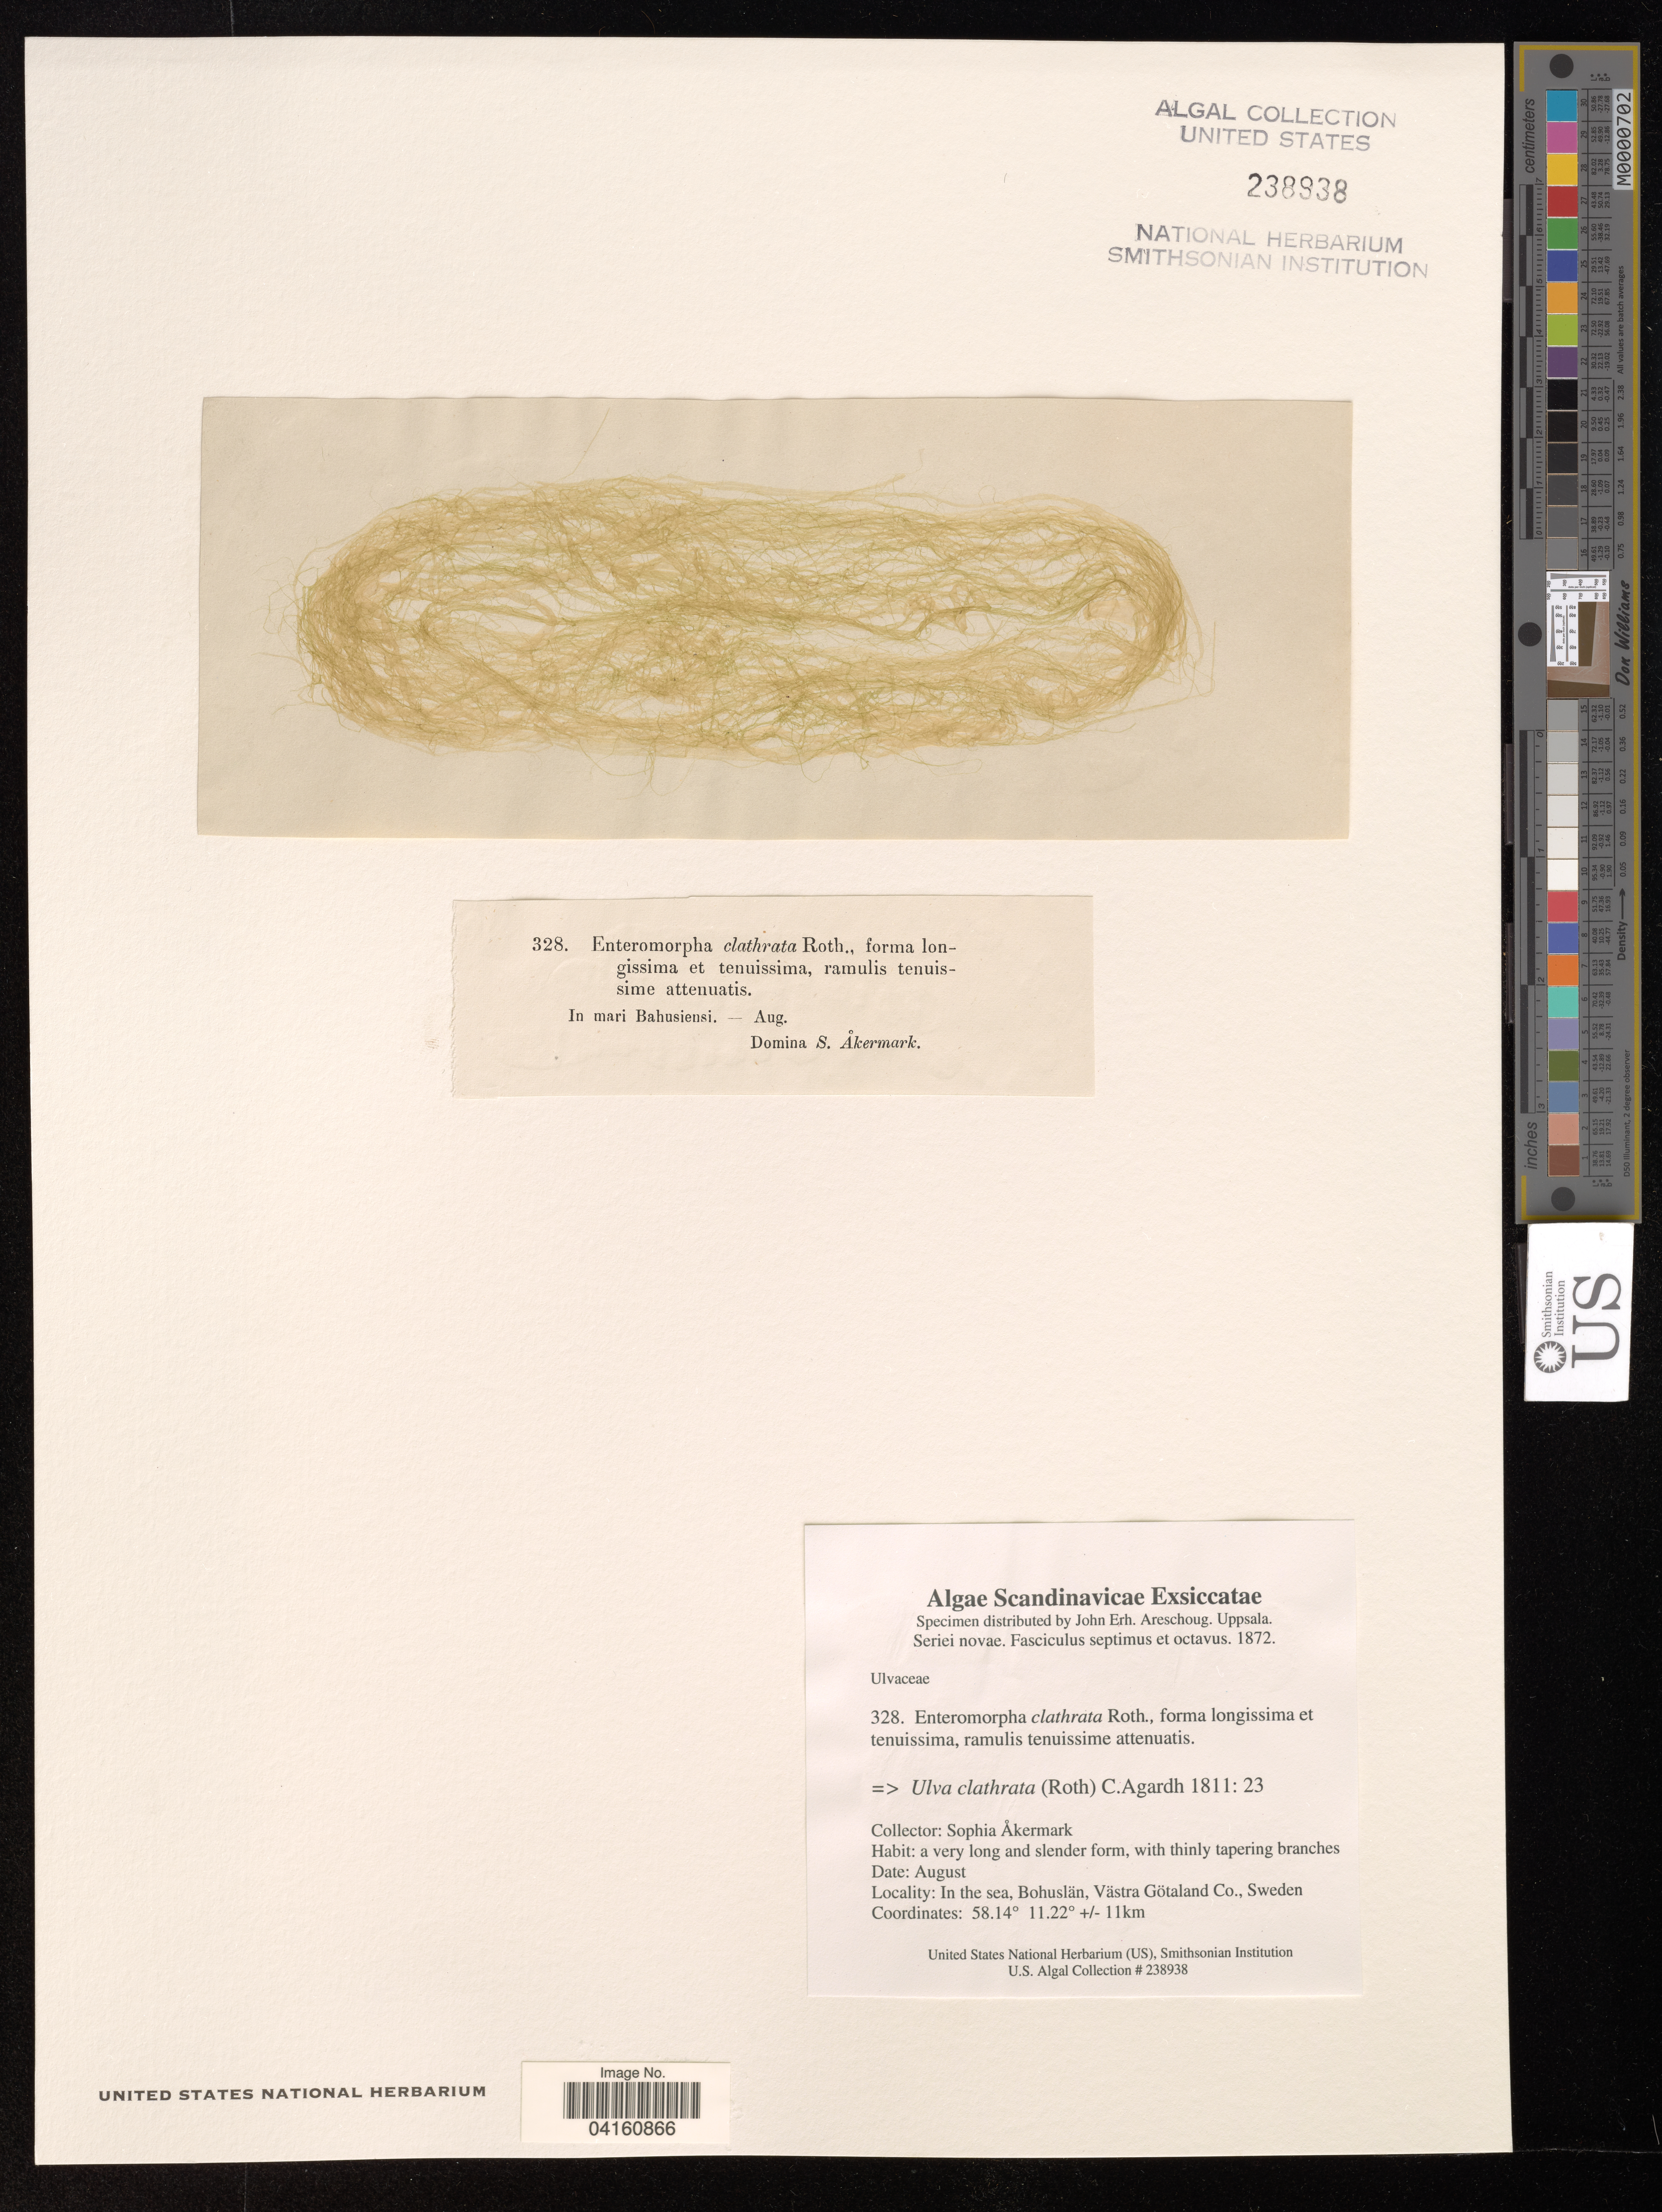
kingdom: Plantae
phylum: Chlorophyta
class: Ulvophyceae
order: Ulvales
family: Ulvaceae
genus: Ulva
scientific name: Ulva clathrata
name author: (Roth) C. Agardh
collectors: S. Akermark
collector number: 328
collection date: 1872-08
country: Sweden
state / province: Västra Götaland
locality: in the sea. Bohuslan.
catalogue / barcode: US 238938